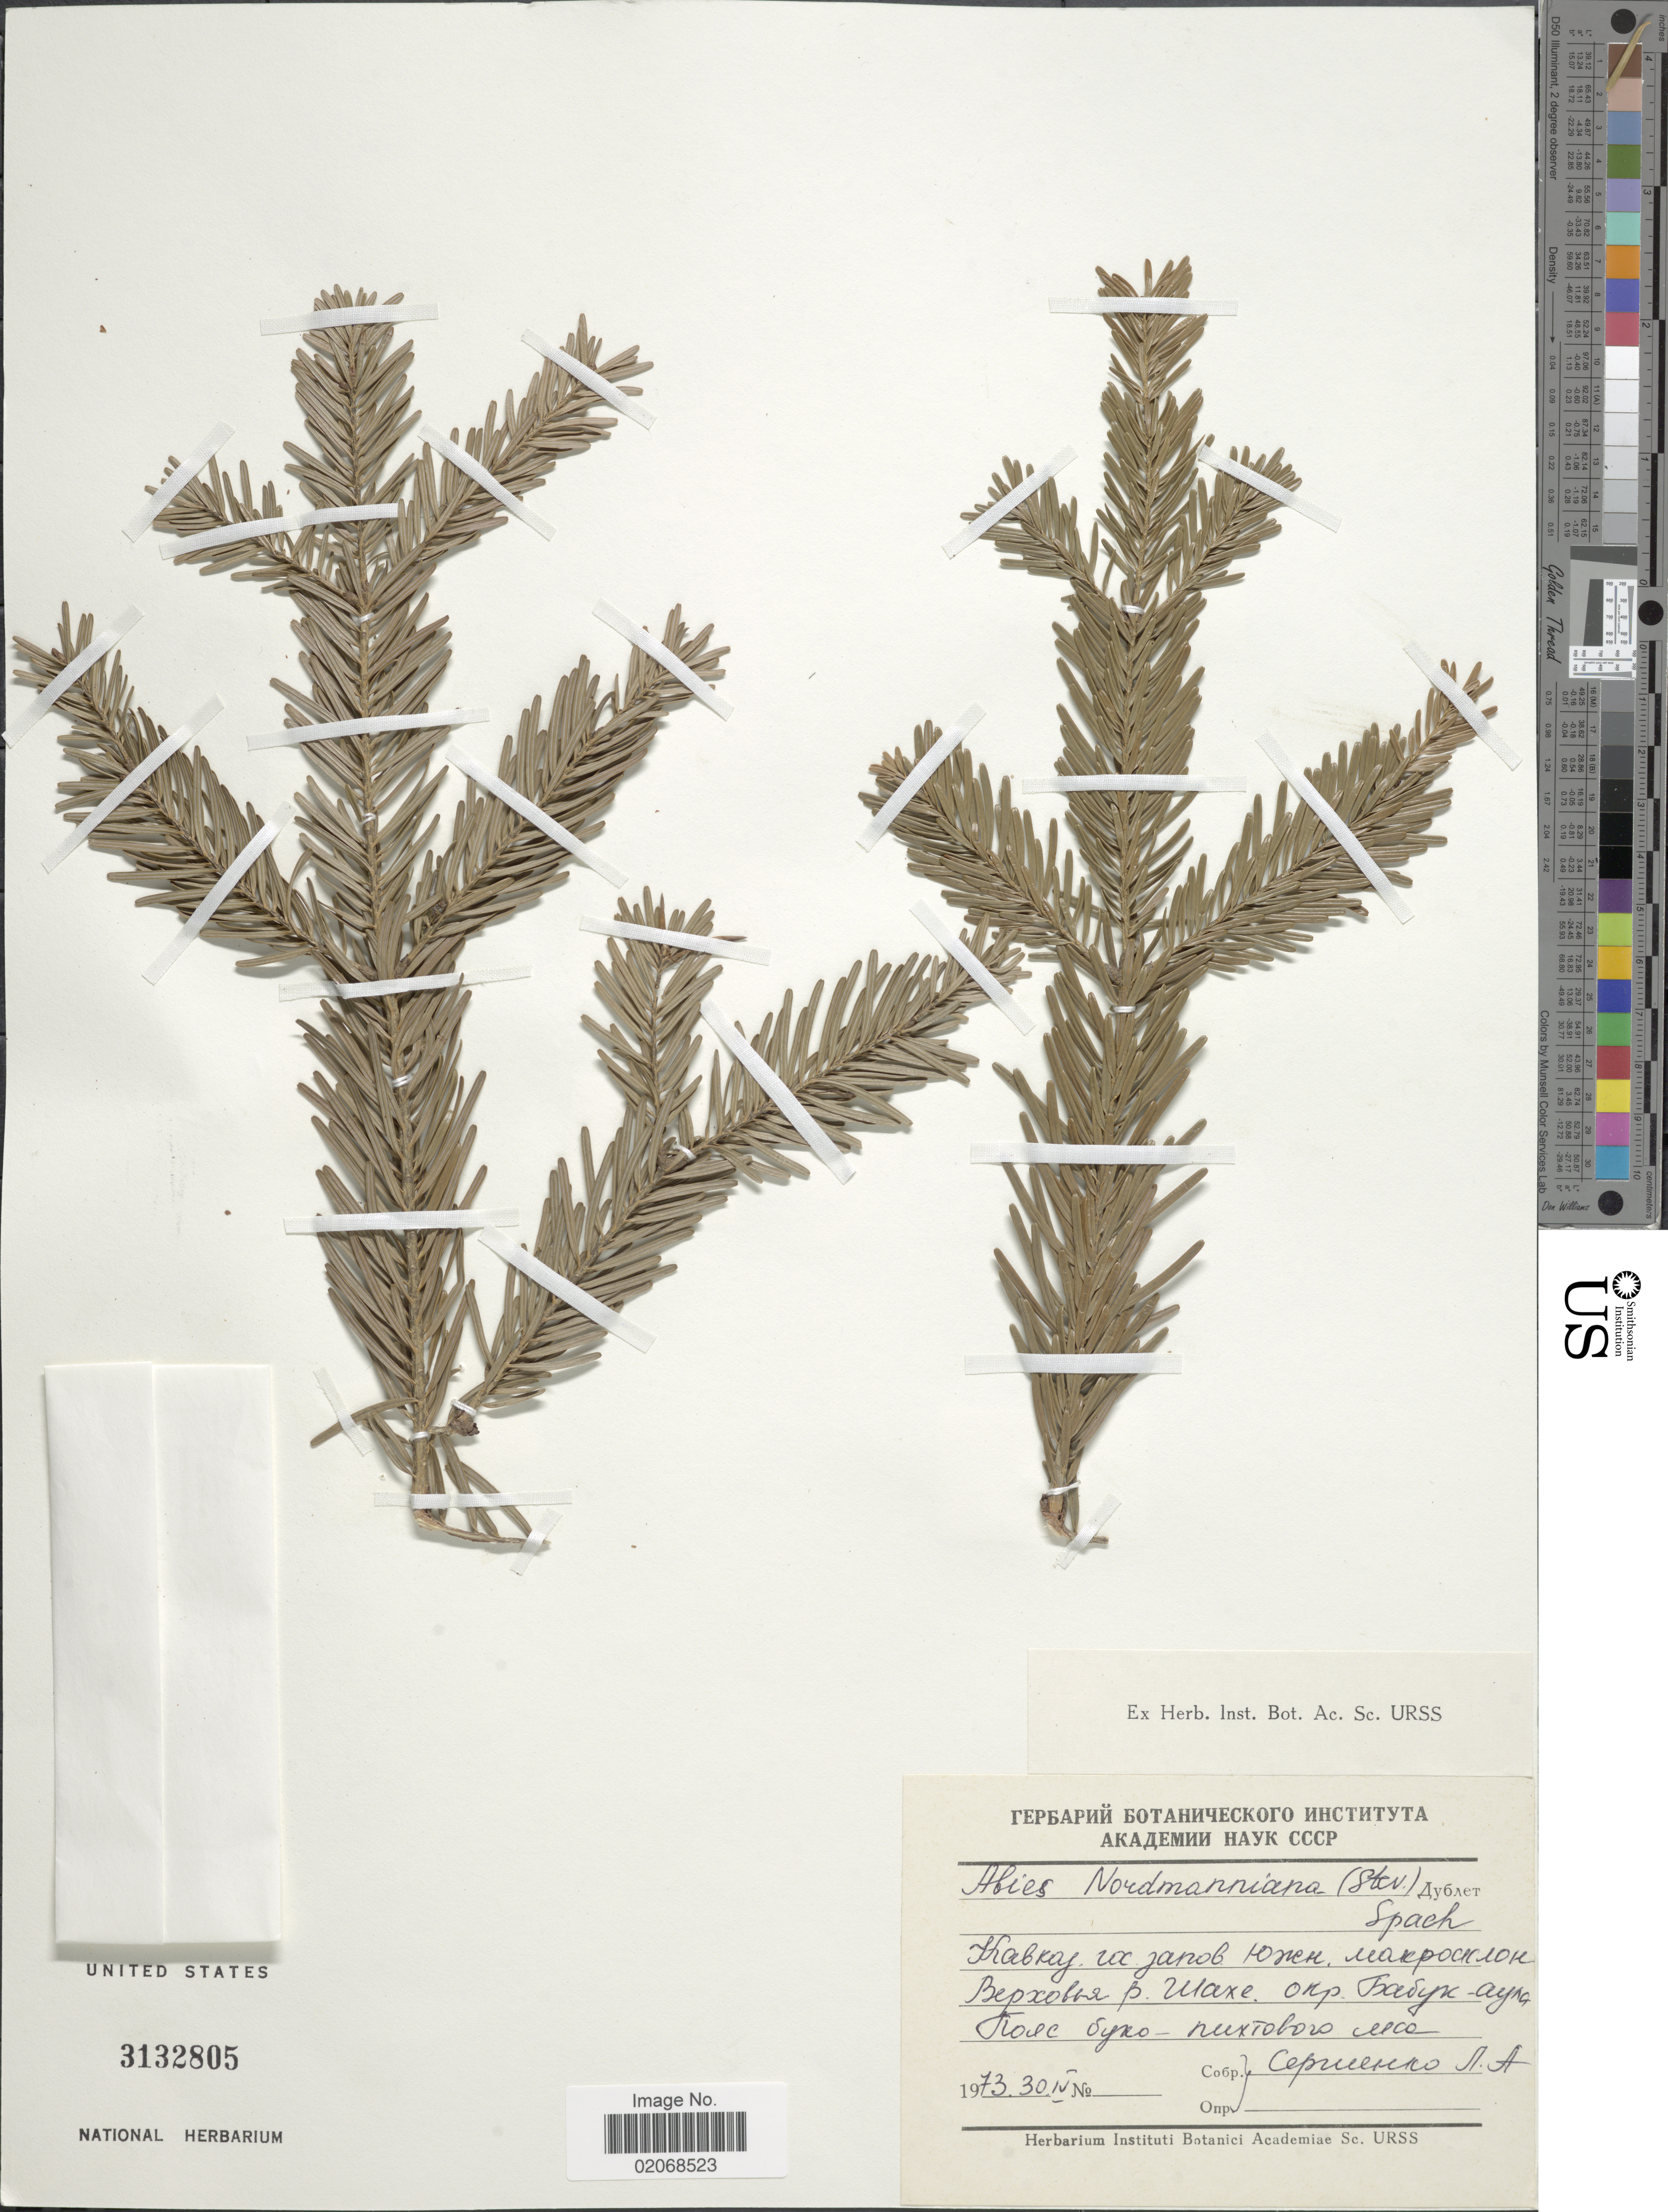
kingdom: Plantae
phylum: Tracheophyta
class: Pinopsida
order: Pinales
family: Pinaceae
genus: Abies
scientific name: Abies nordmanniana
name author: (Steven) Spach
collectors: L. Sergienko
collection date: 1973-04-30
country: Russian Federation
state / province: Krasnodar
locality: Babuk- Aul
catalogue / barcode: US 3132805